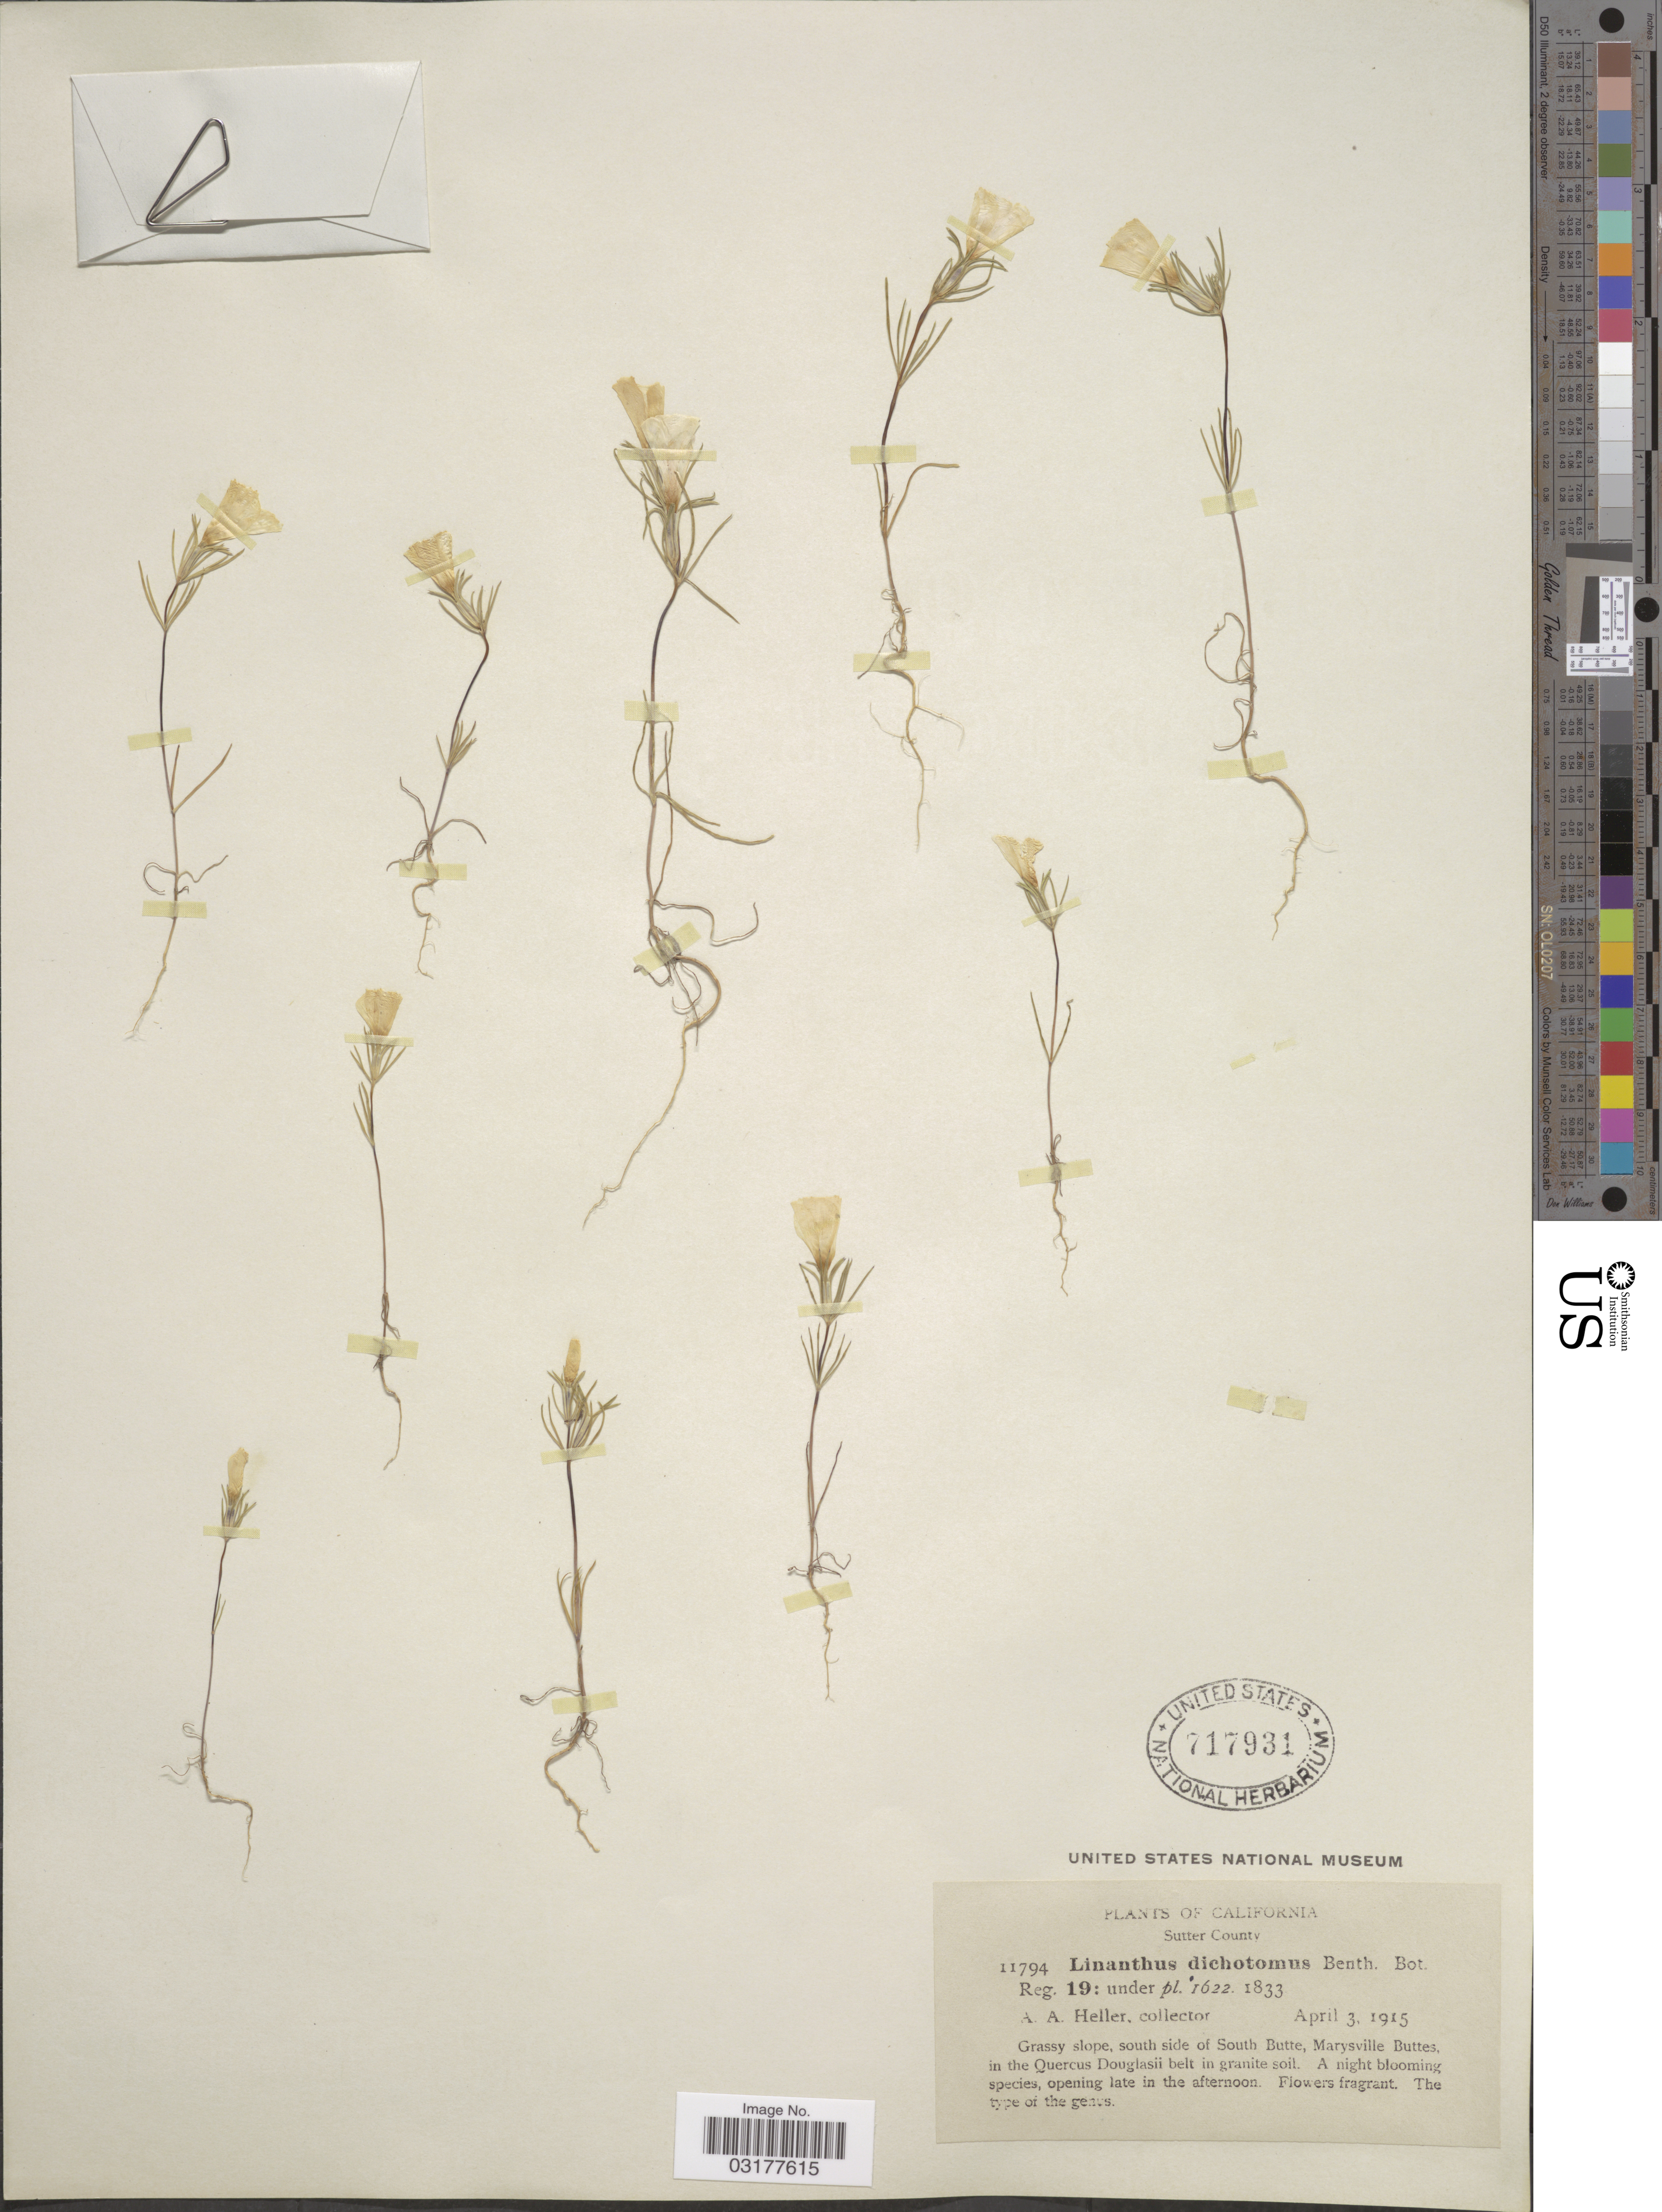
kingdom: Plantae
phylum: Tracheophyta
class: Magnoliopsida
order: Ericales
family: Polemoniaceae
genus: Linanthus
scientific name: Linanthus dichotomus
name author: Benth.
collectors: A. A. Heller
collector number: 11794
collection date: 1915-04-03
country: United States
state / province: California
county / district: Sutter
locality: Sutter County. Grassy slope, south side of South Butte, Marysville Buttes.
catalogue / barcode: US 717931